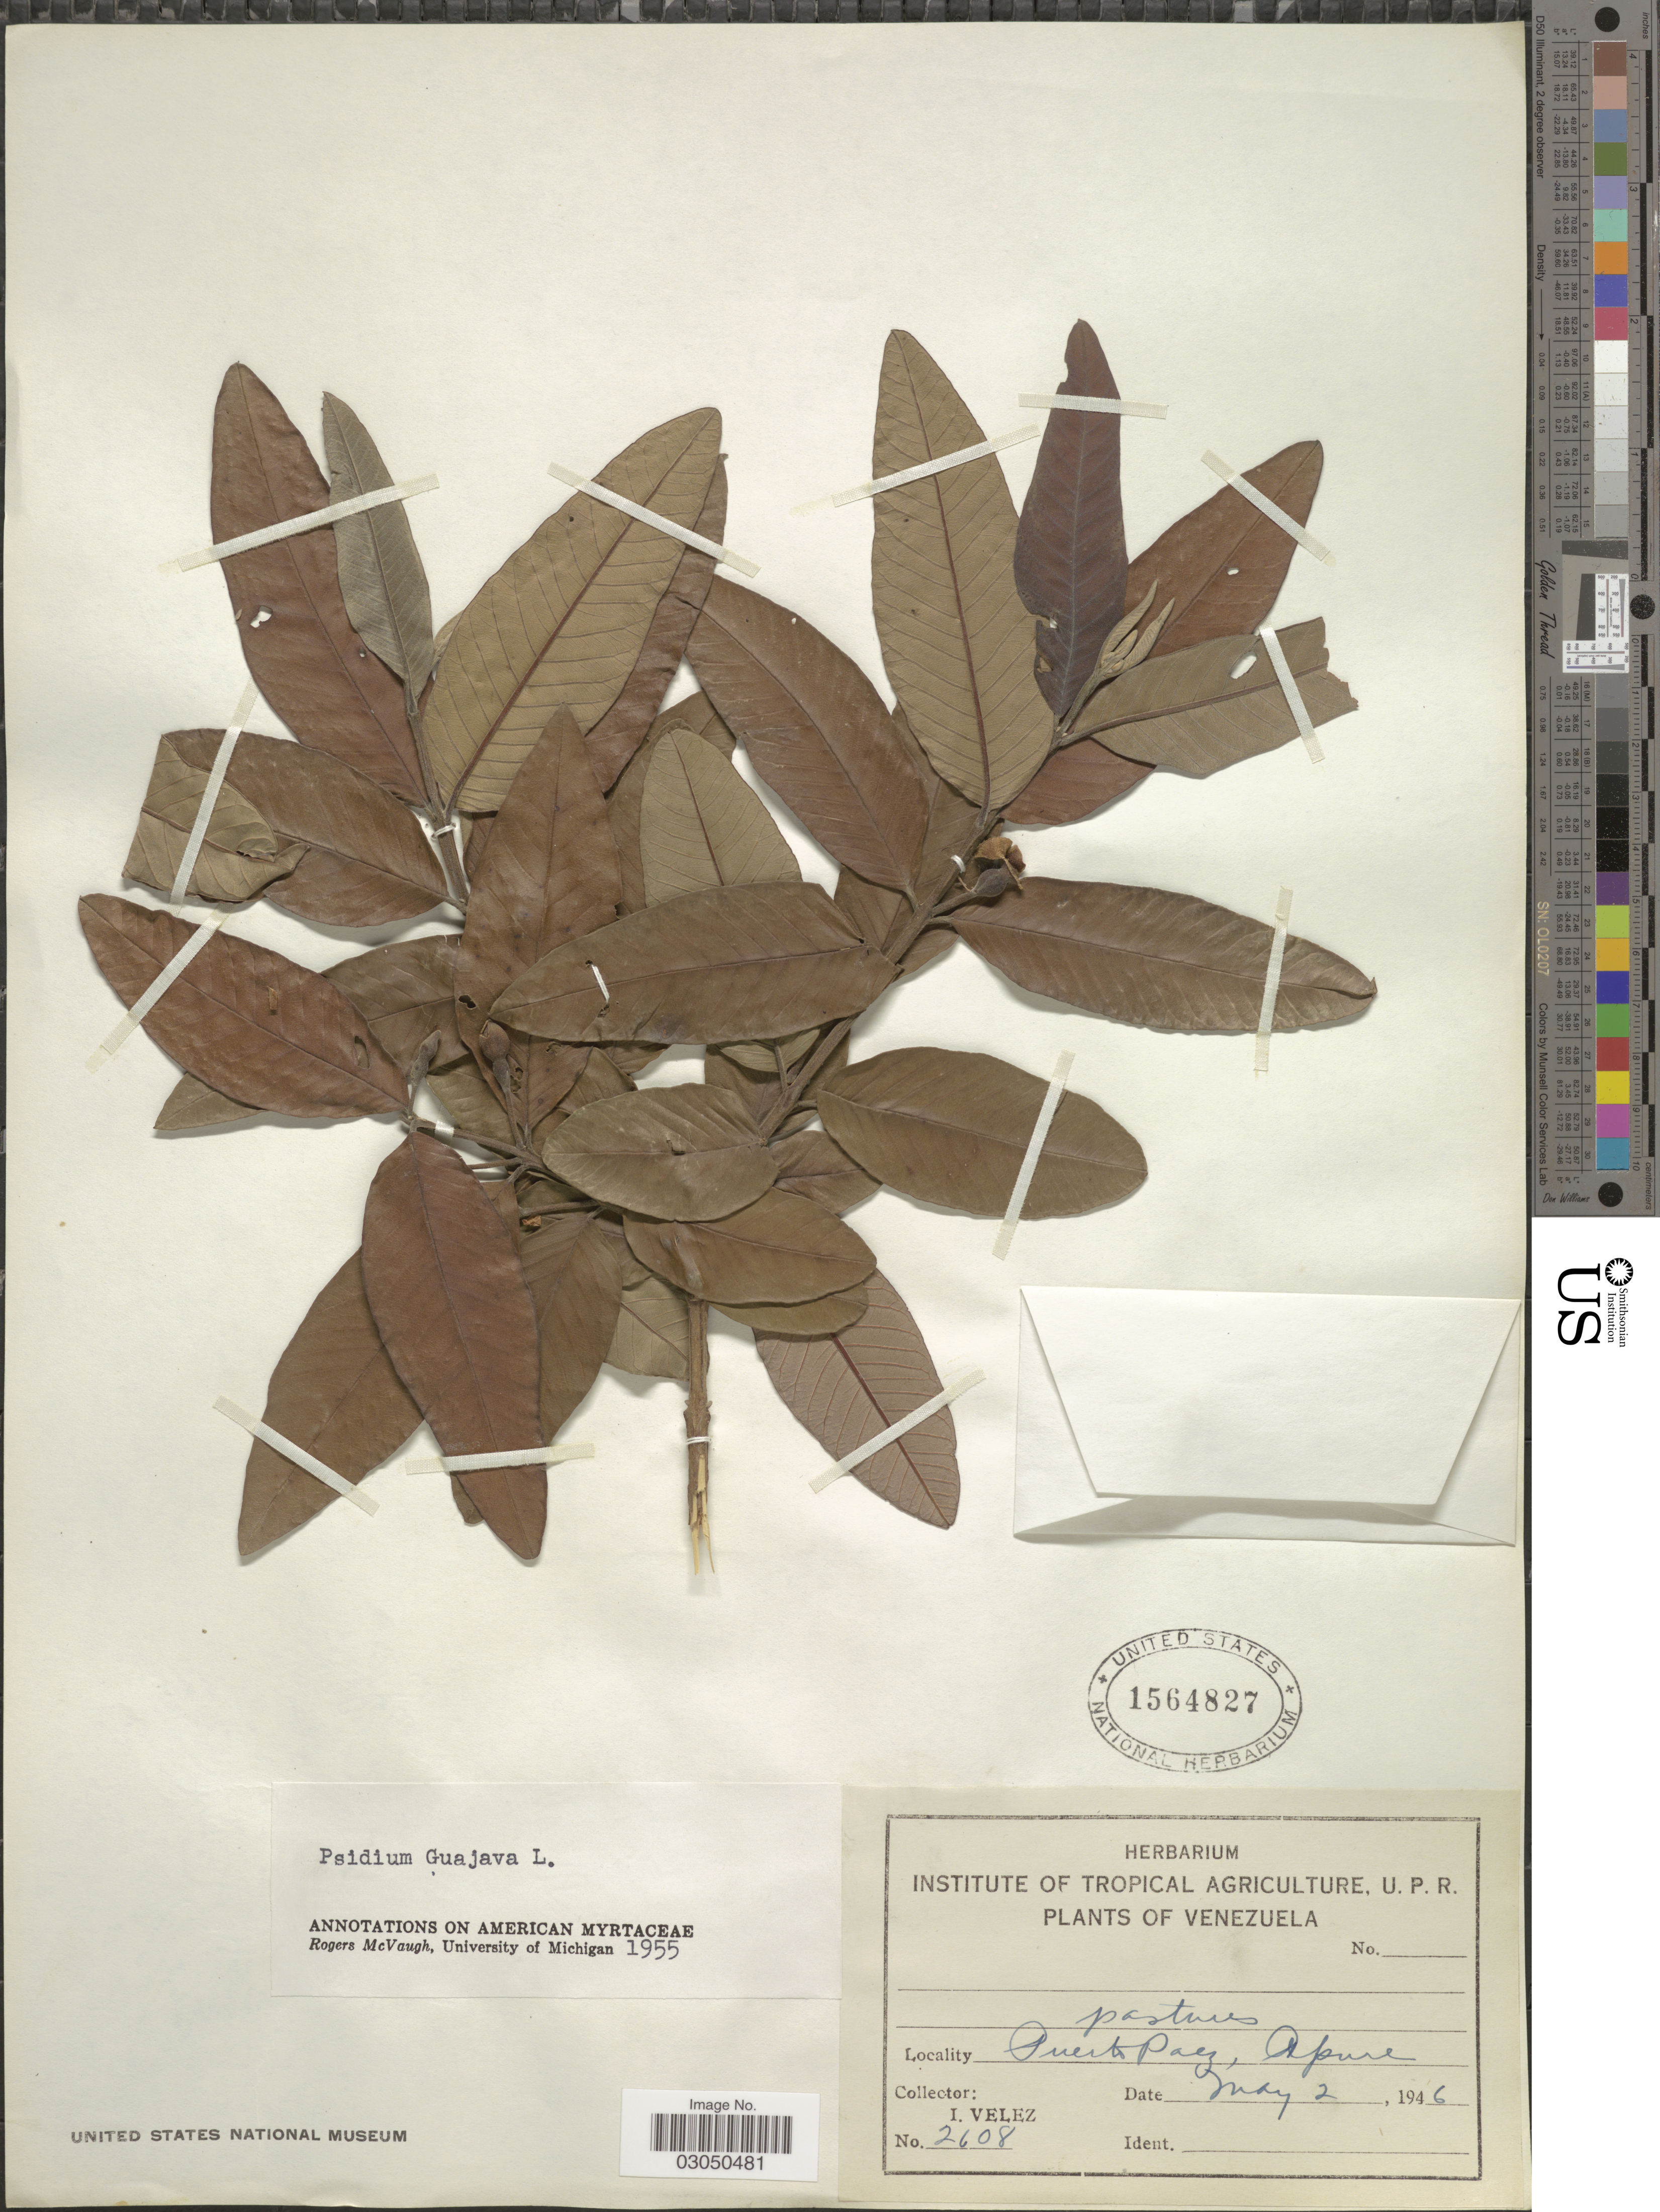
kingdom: Plantae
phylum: Tracheophyta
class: Magnoliopsida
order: Myrtales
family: Myrtaceae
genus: Psidium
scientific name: Psidium guajava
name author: L.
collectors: I. Velez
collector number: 2608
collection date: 1946-05-02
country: Venezuela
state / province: Apure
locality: Puerto Paez, Apure.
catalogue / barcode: US 1564827